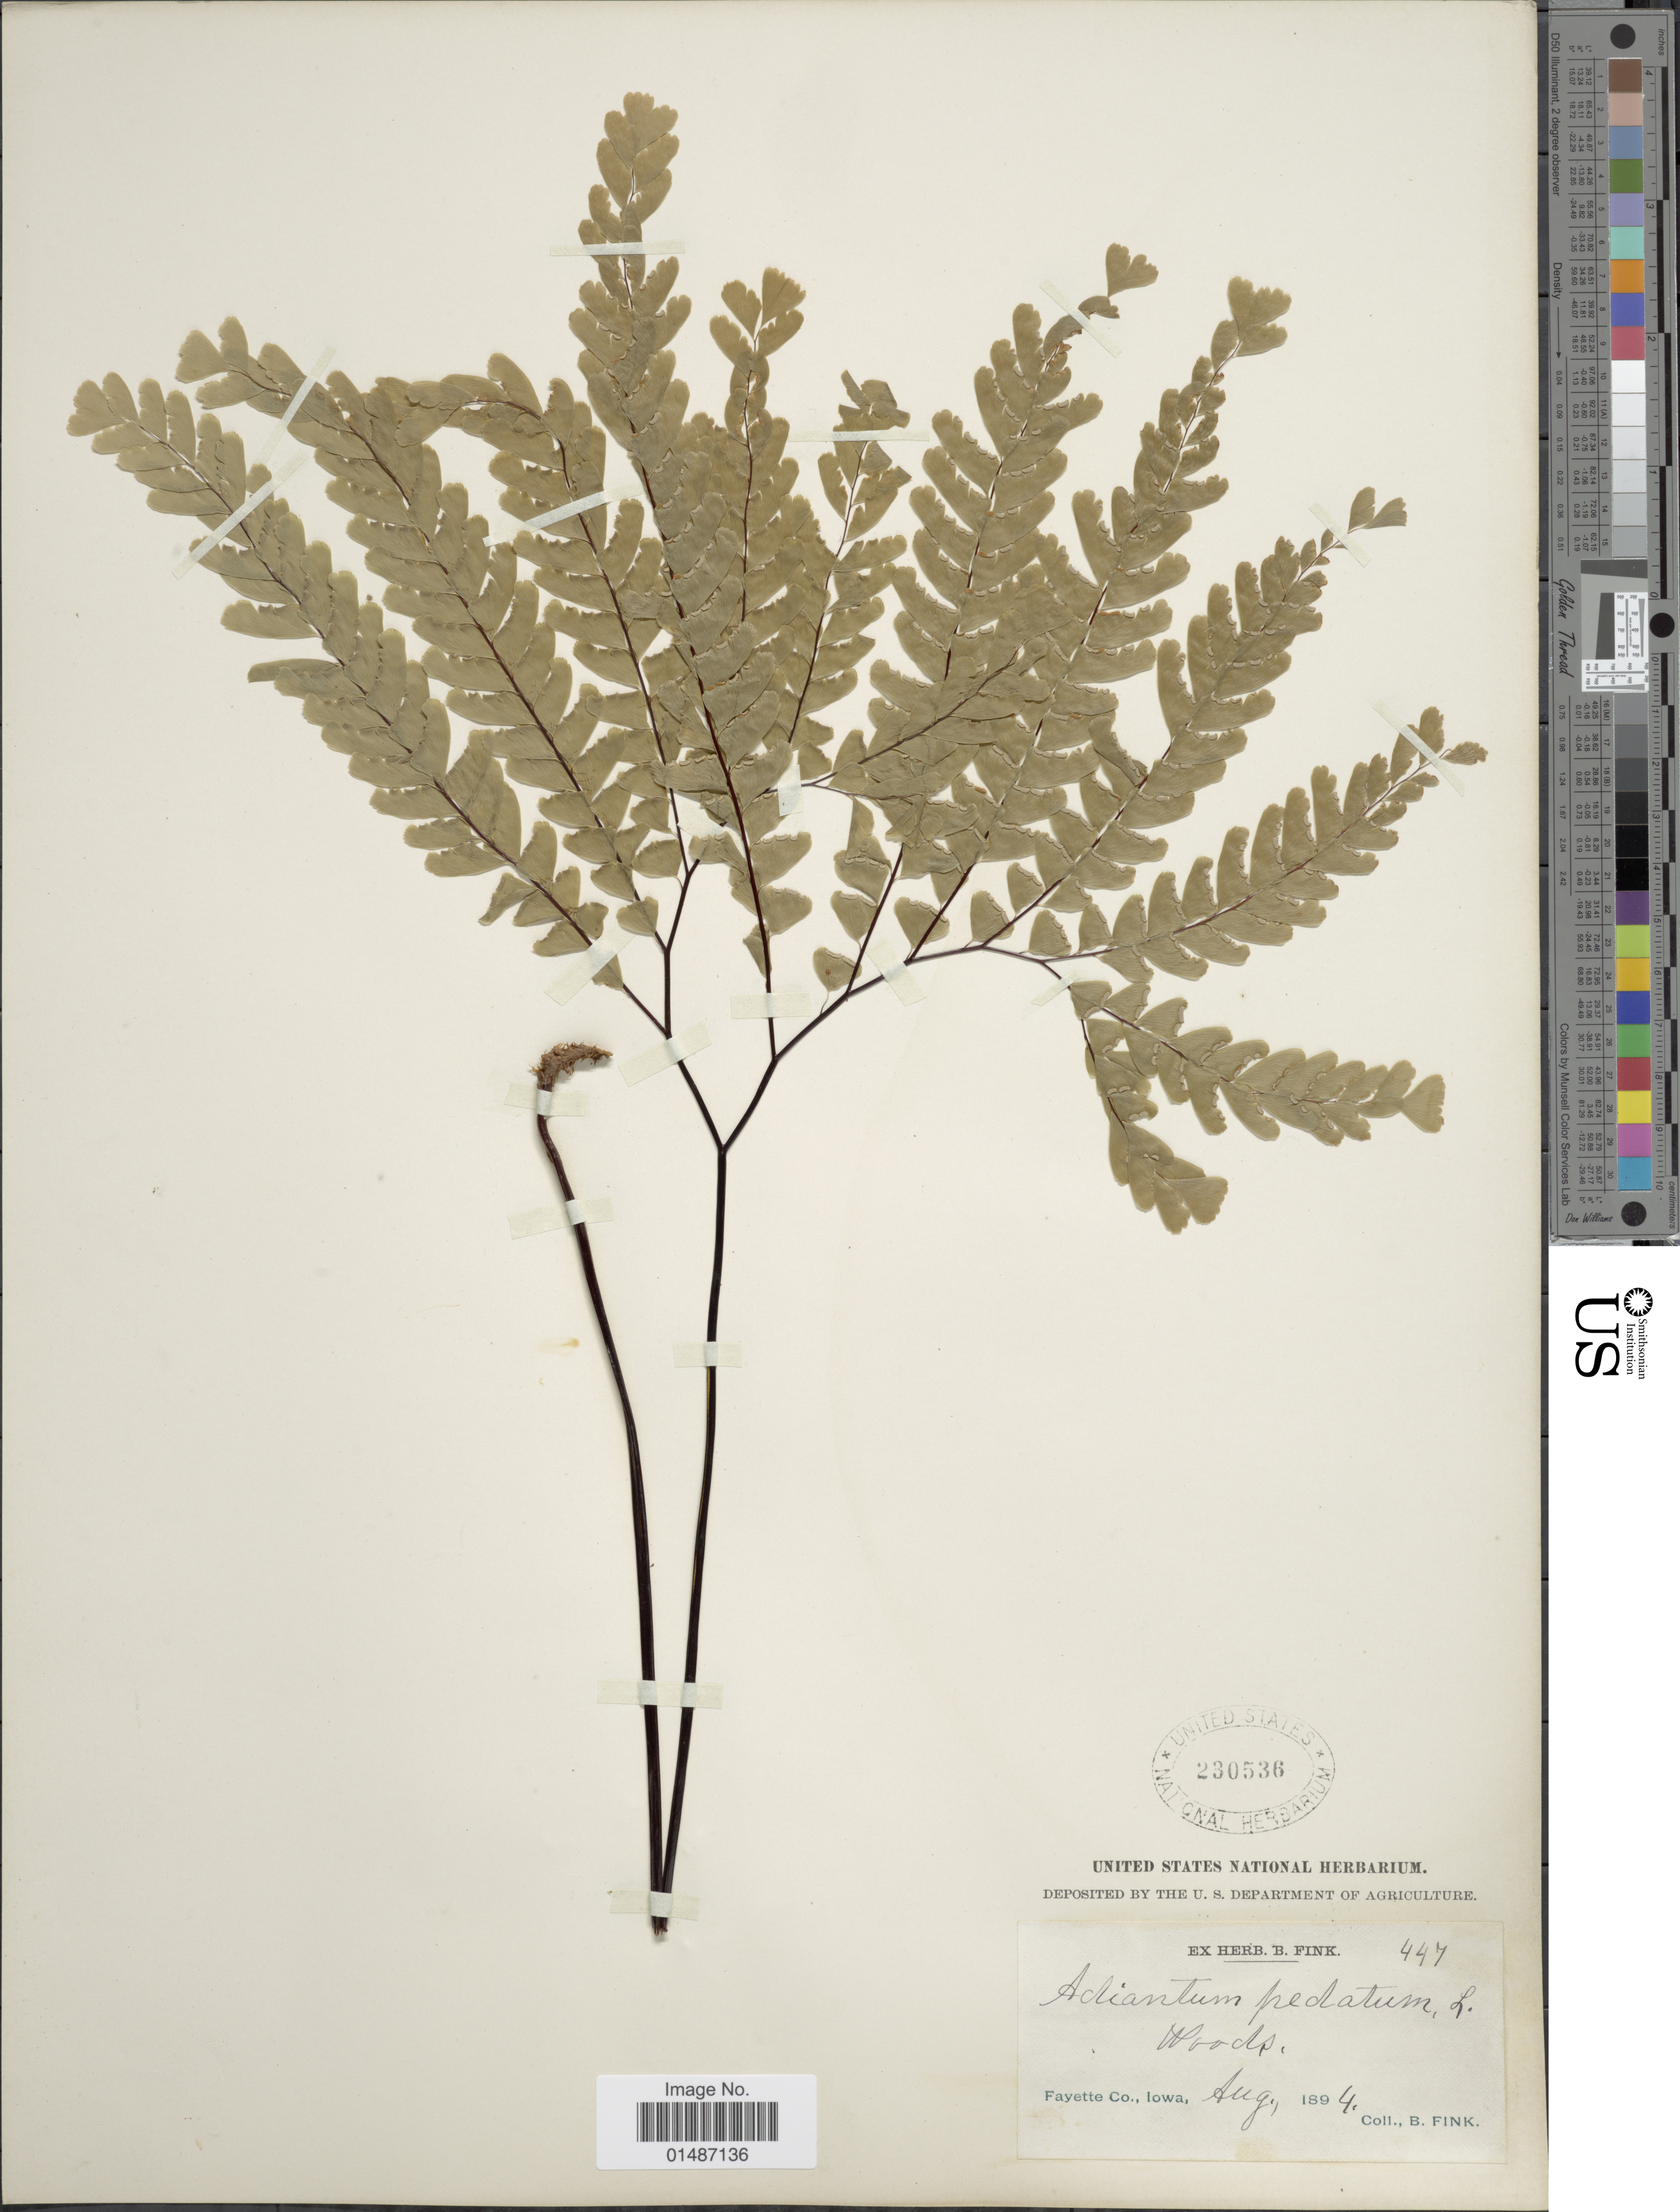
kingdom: Plantae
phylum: Tracheophyta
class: Polypodiopsida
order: Polypodiales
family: Pteridaceae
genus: Adiantum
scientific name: Adiantum pedatum var. pedatum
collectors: B. Fink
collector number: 447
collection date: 1894-08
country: United States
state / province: Iowa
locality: Fayette Co.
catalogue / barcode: US 230536